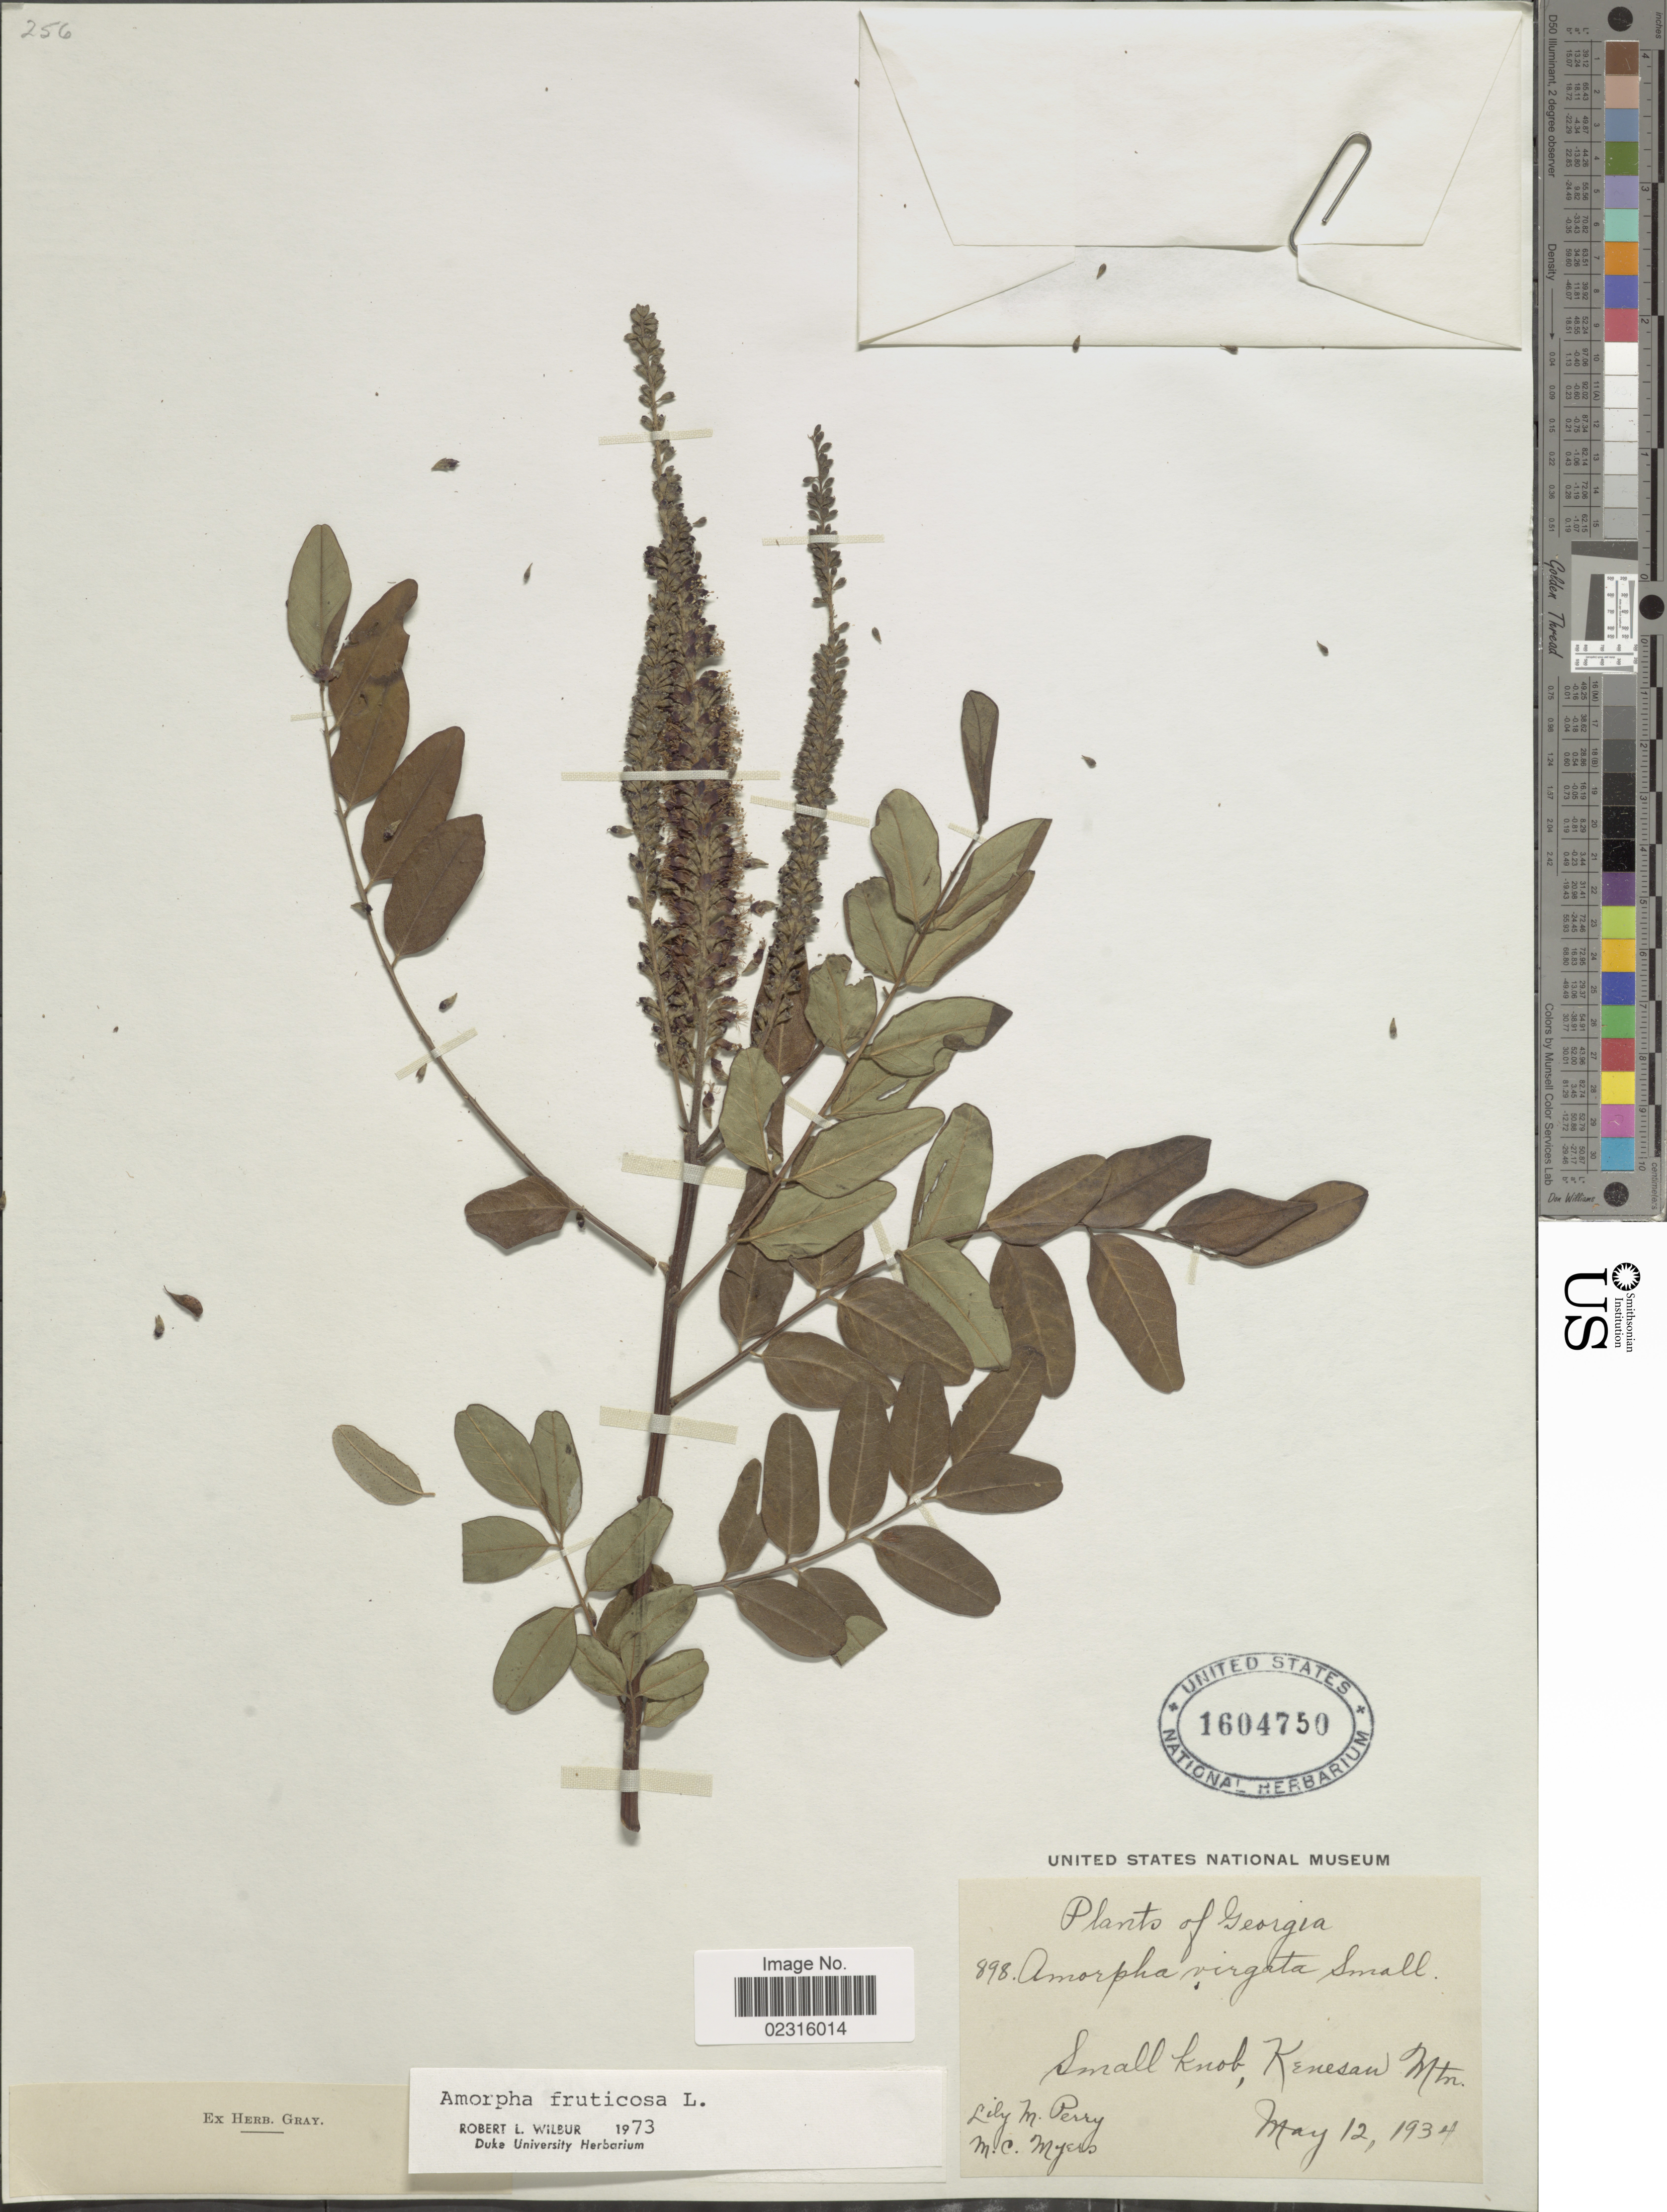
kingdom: Plantae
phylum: Tracheophyta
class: Magnoliopsida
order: Fabales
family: Fabaceae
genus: Amorpha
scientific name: Amorpha fruticosa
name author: L.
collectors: L. M. Perry & M. Myers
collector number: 898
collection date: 1934-05-12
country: United States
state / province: Georgia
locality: Small Knob, Kenesan Mts.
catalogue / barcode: US 1604750